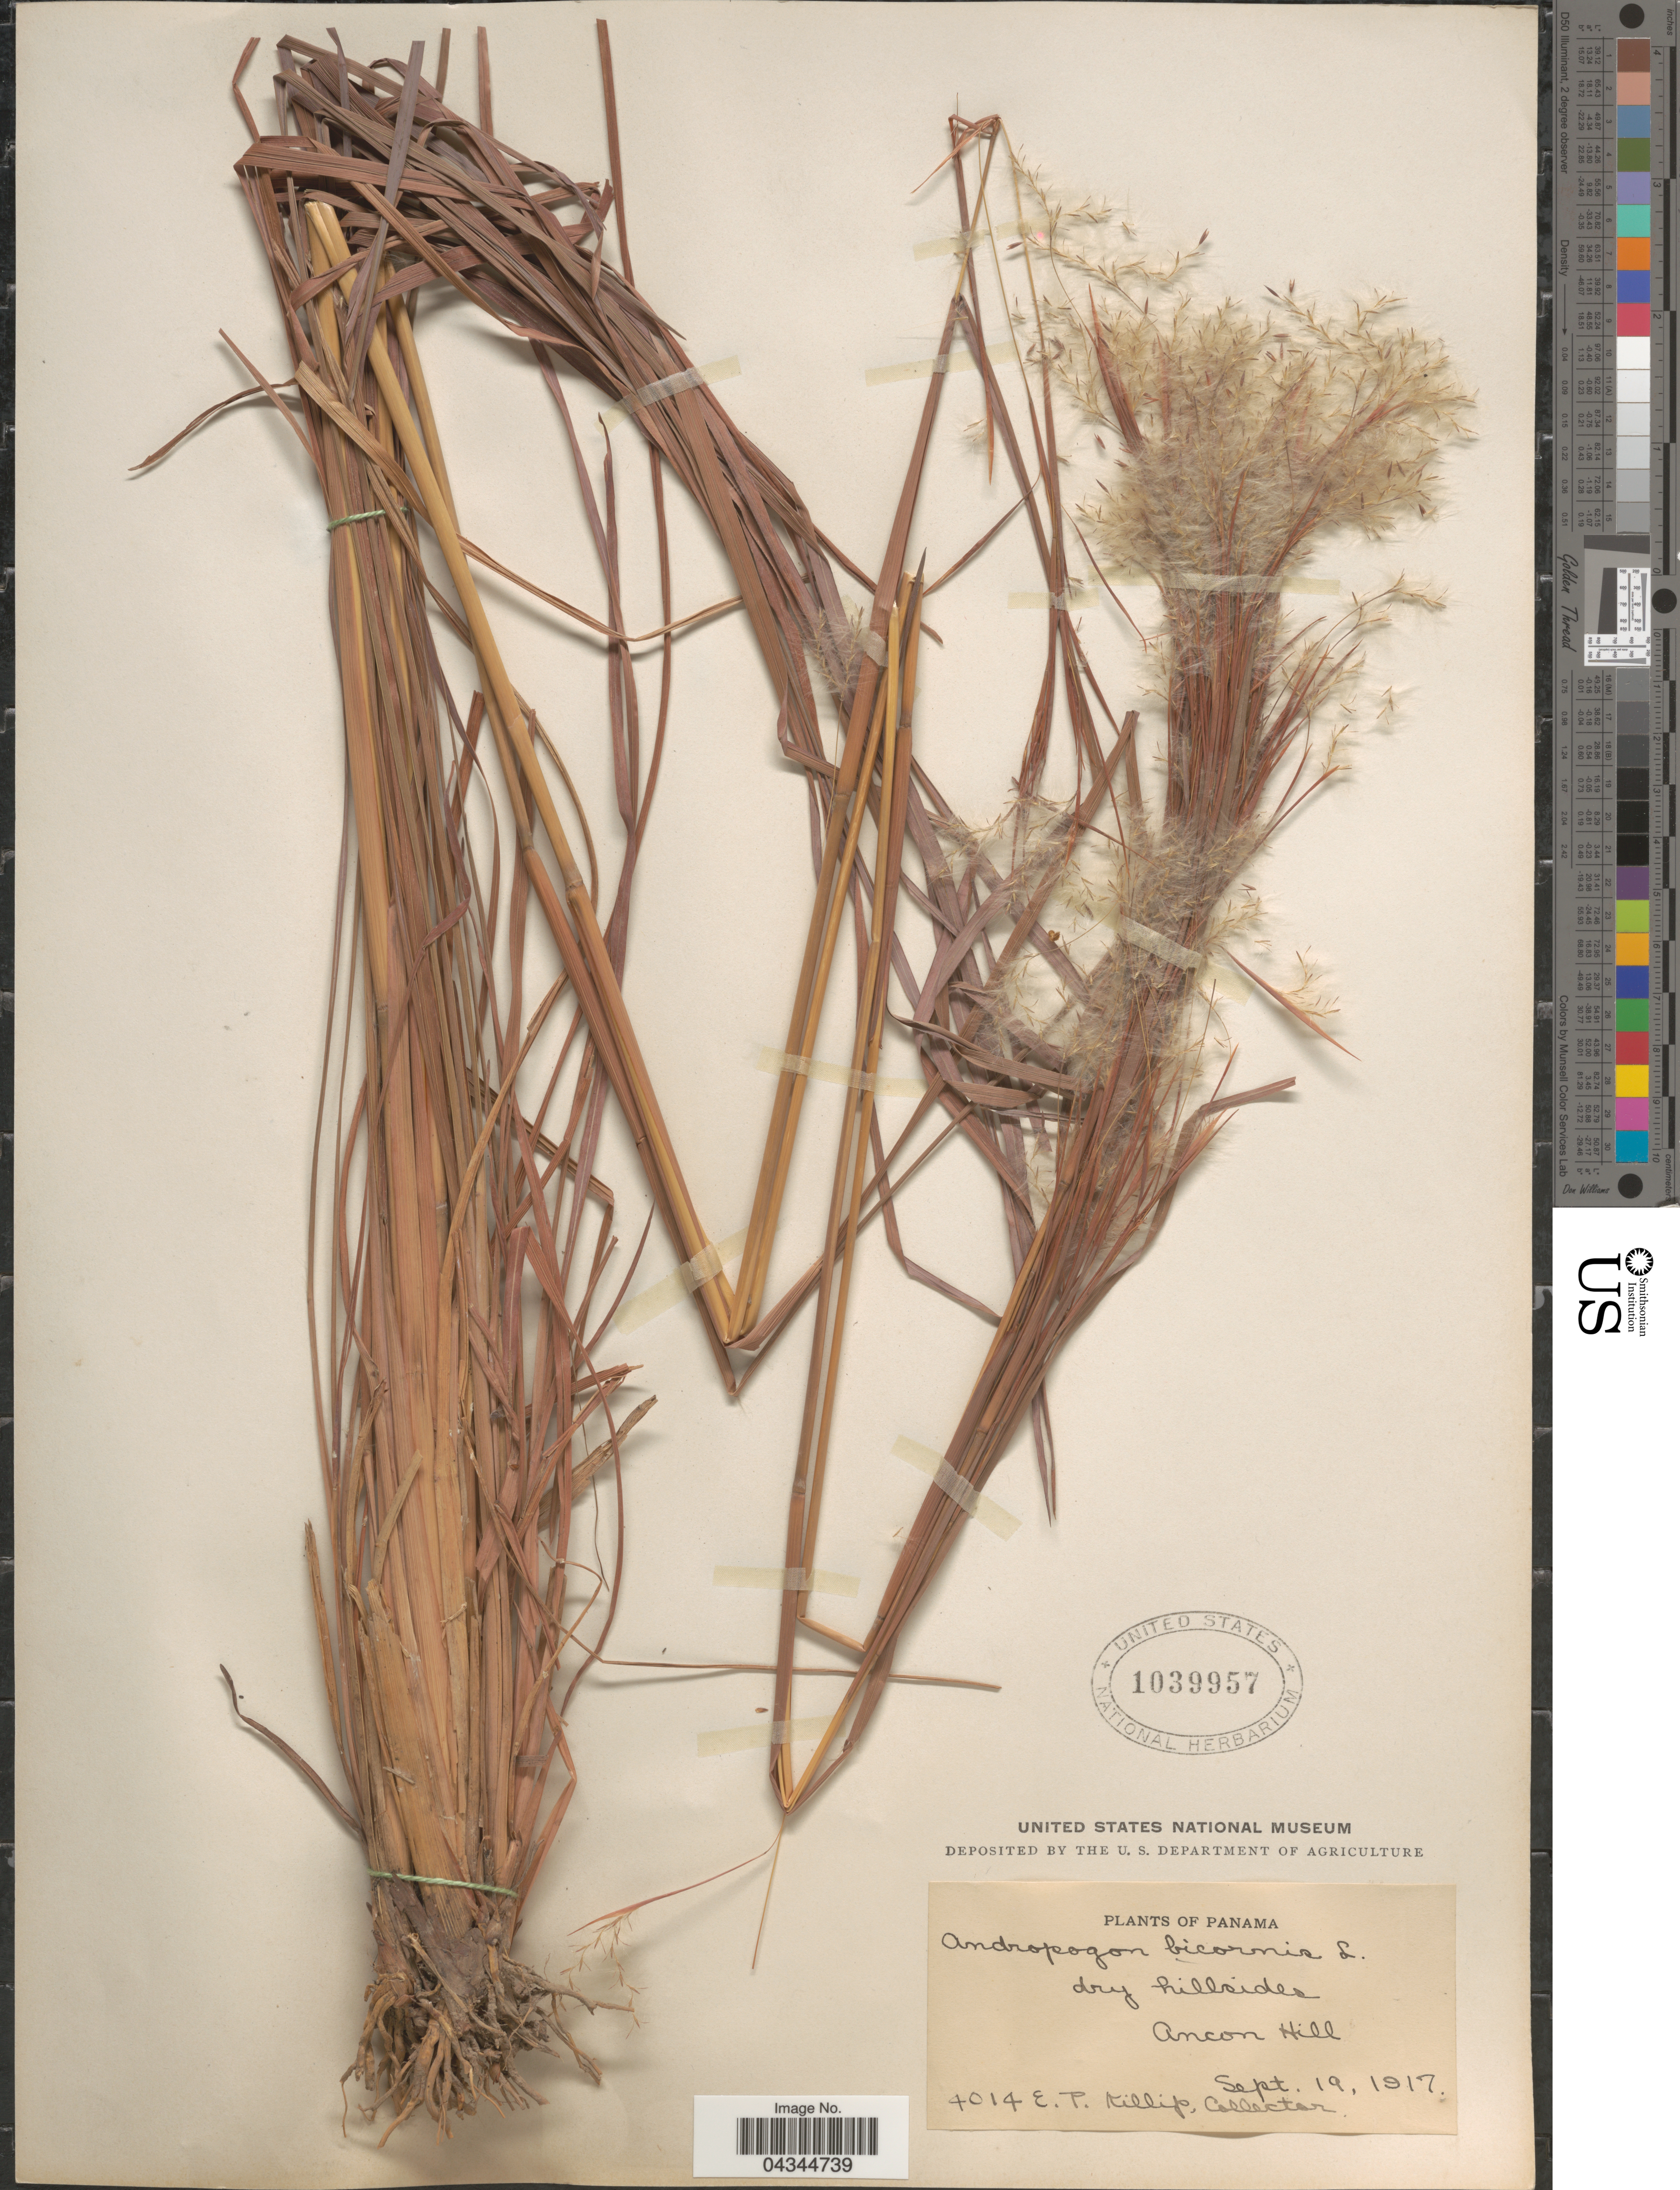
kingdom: Plantae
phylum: Tracheophyta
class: Liliopsida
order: Poales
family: Poaceae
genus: Andropogon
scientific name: Andropogon bicornis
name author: L.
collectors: E. P. Killip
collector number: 4014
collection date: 1917-09-19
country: Panama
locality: Dry hillsides, Ancon Hill.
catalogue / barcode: US 1039957